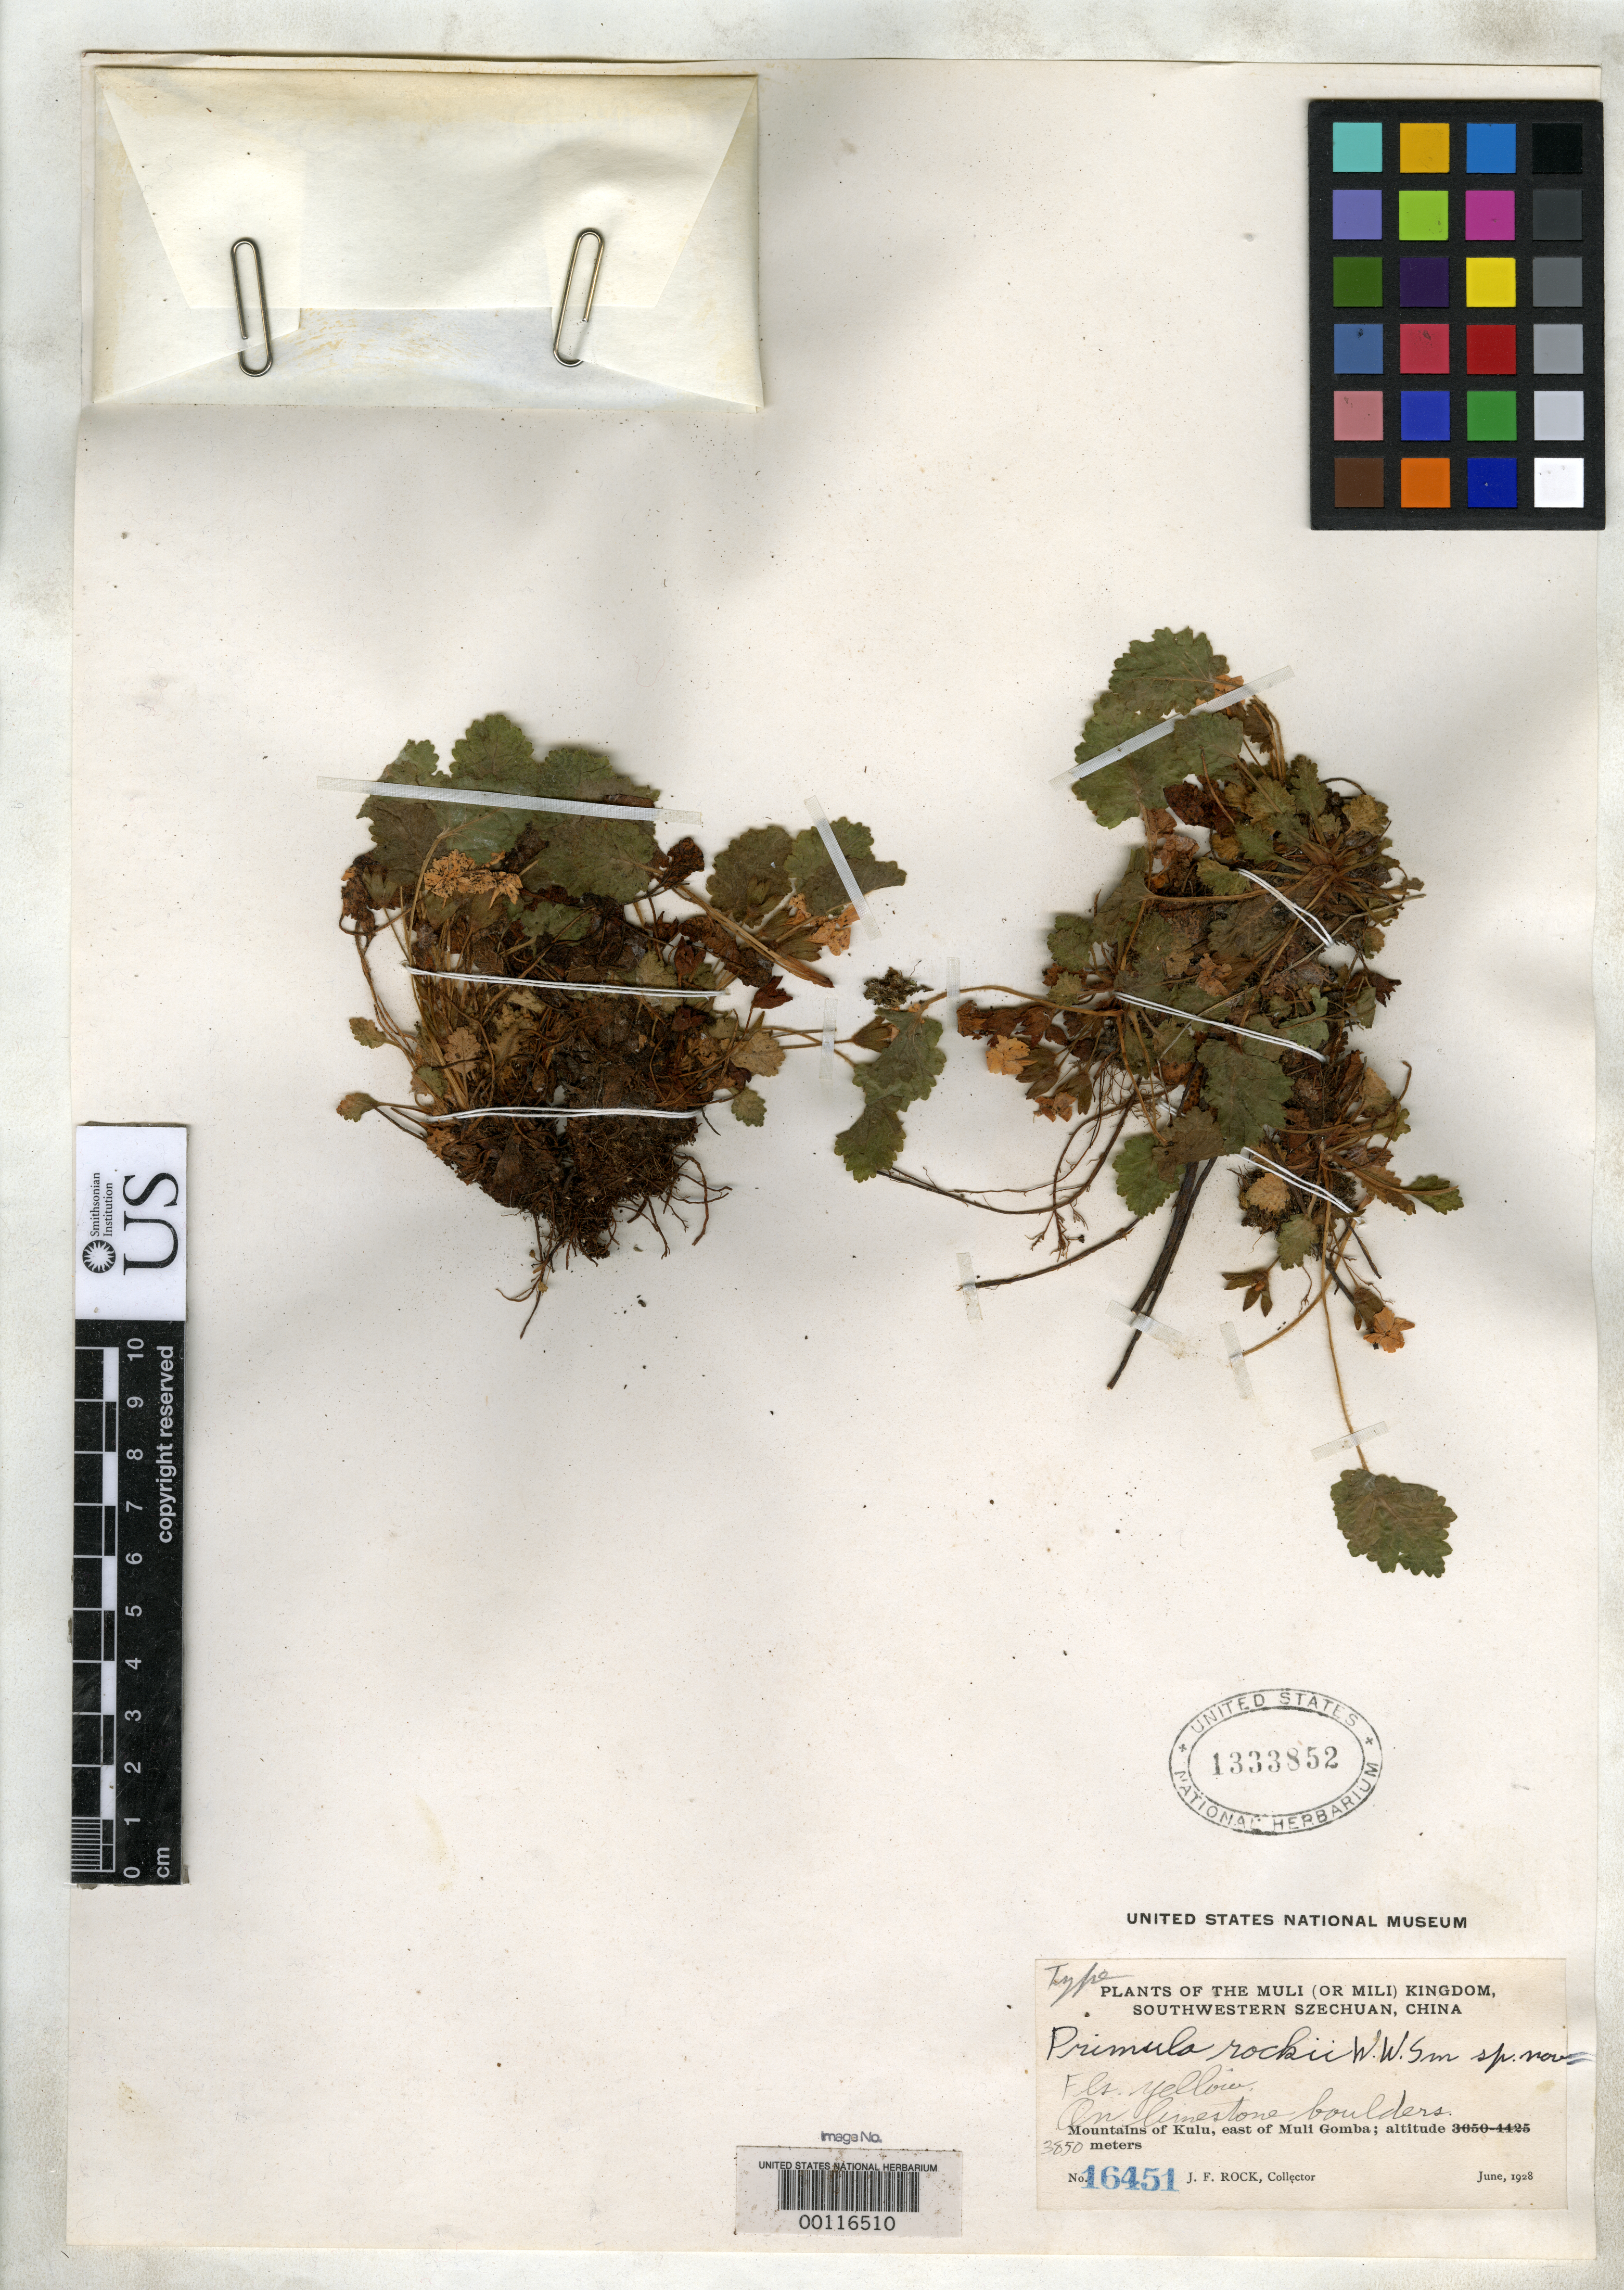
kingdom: Plantae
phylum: Tracheophyta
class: Magnoliopsida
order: Ericales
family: Primulaceae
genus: Primula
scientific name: Primula rockii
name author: W.W. Sm.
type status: Isosyntype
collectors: J. F. Rock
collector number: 16451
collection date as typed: Jun 1928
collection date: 1928-06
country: China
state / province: Sichuan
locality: Kulu, E of Muli Gomba.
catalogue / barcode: US 1333852